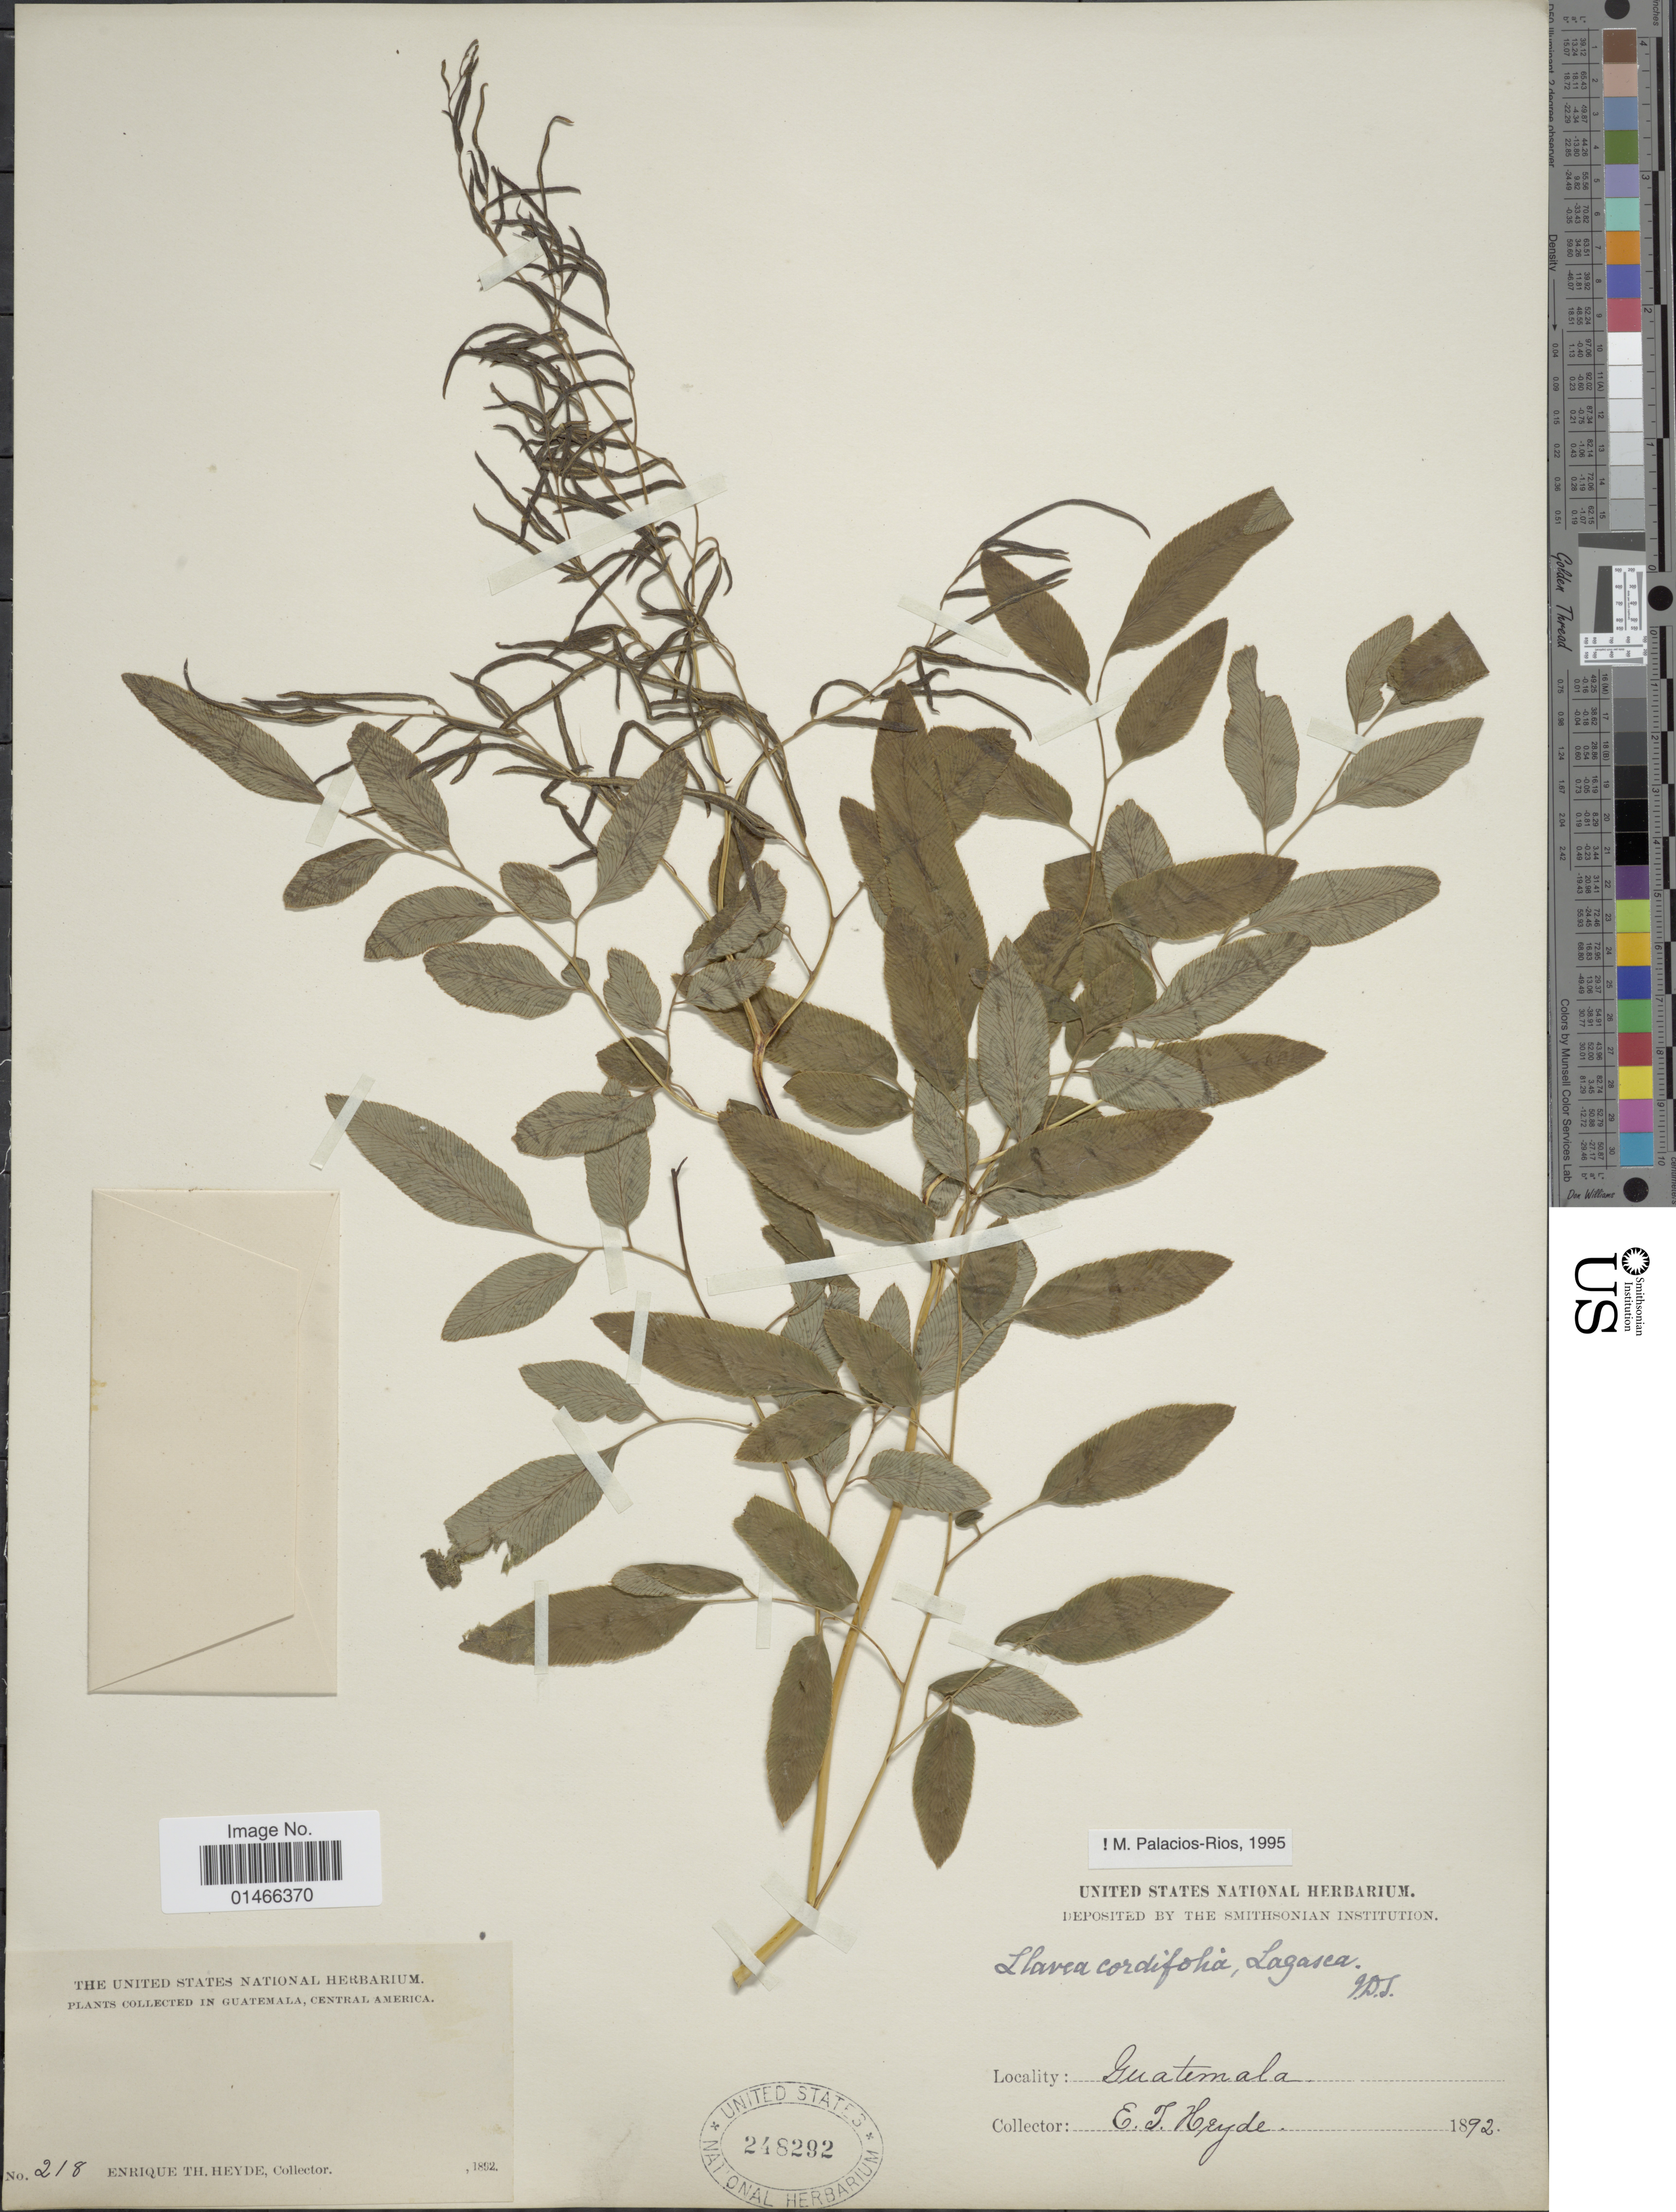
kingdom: Plantae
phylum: Tracheophyta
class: Polypodiopsida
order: Polypodiales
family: Pteridaceae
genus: Llavea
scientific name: Llavea cordifolia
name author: Lag.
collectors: E. T. Heyde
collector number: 218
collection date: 1892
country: Guatemala